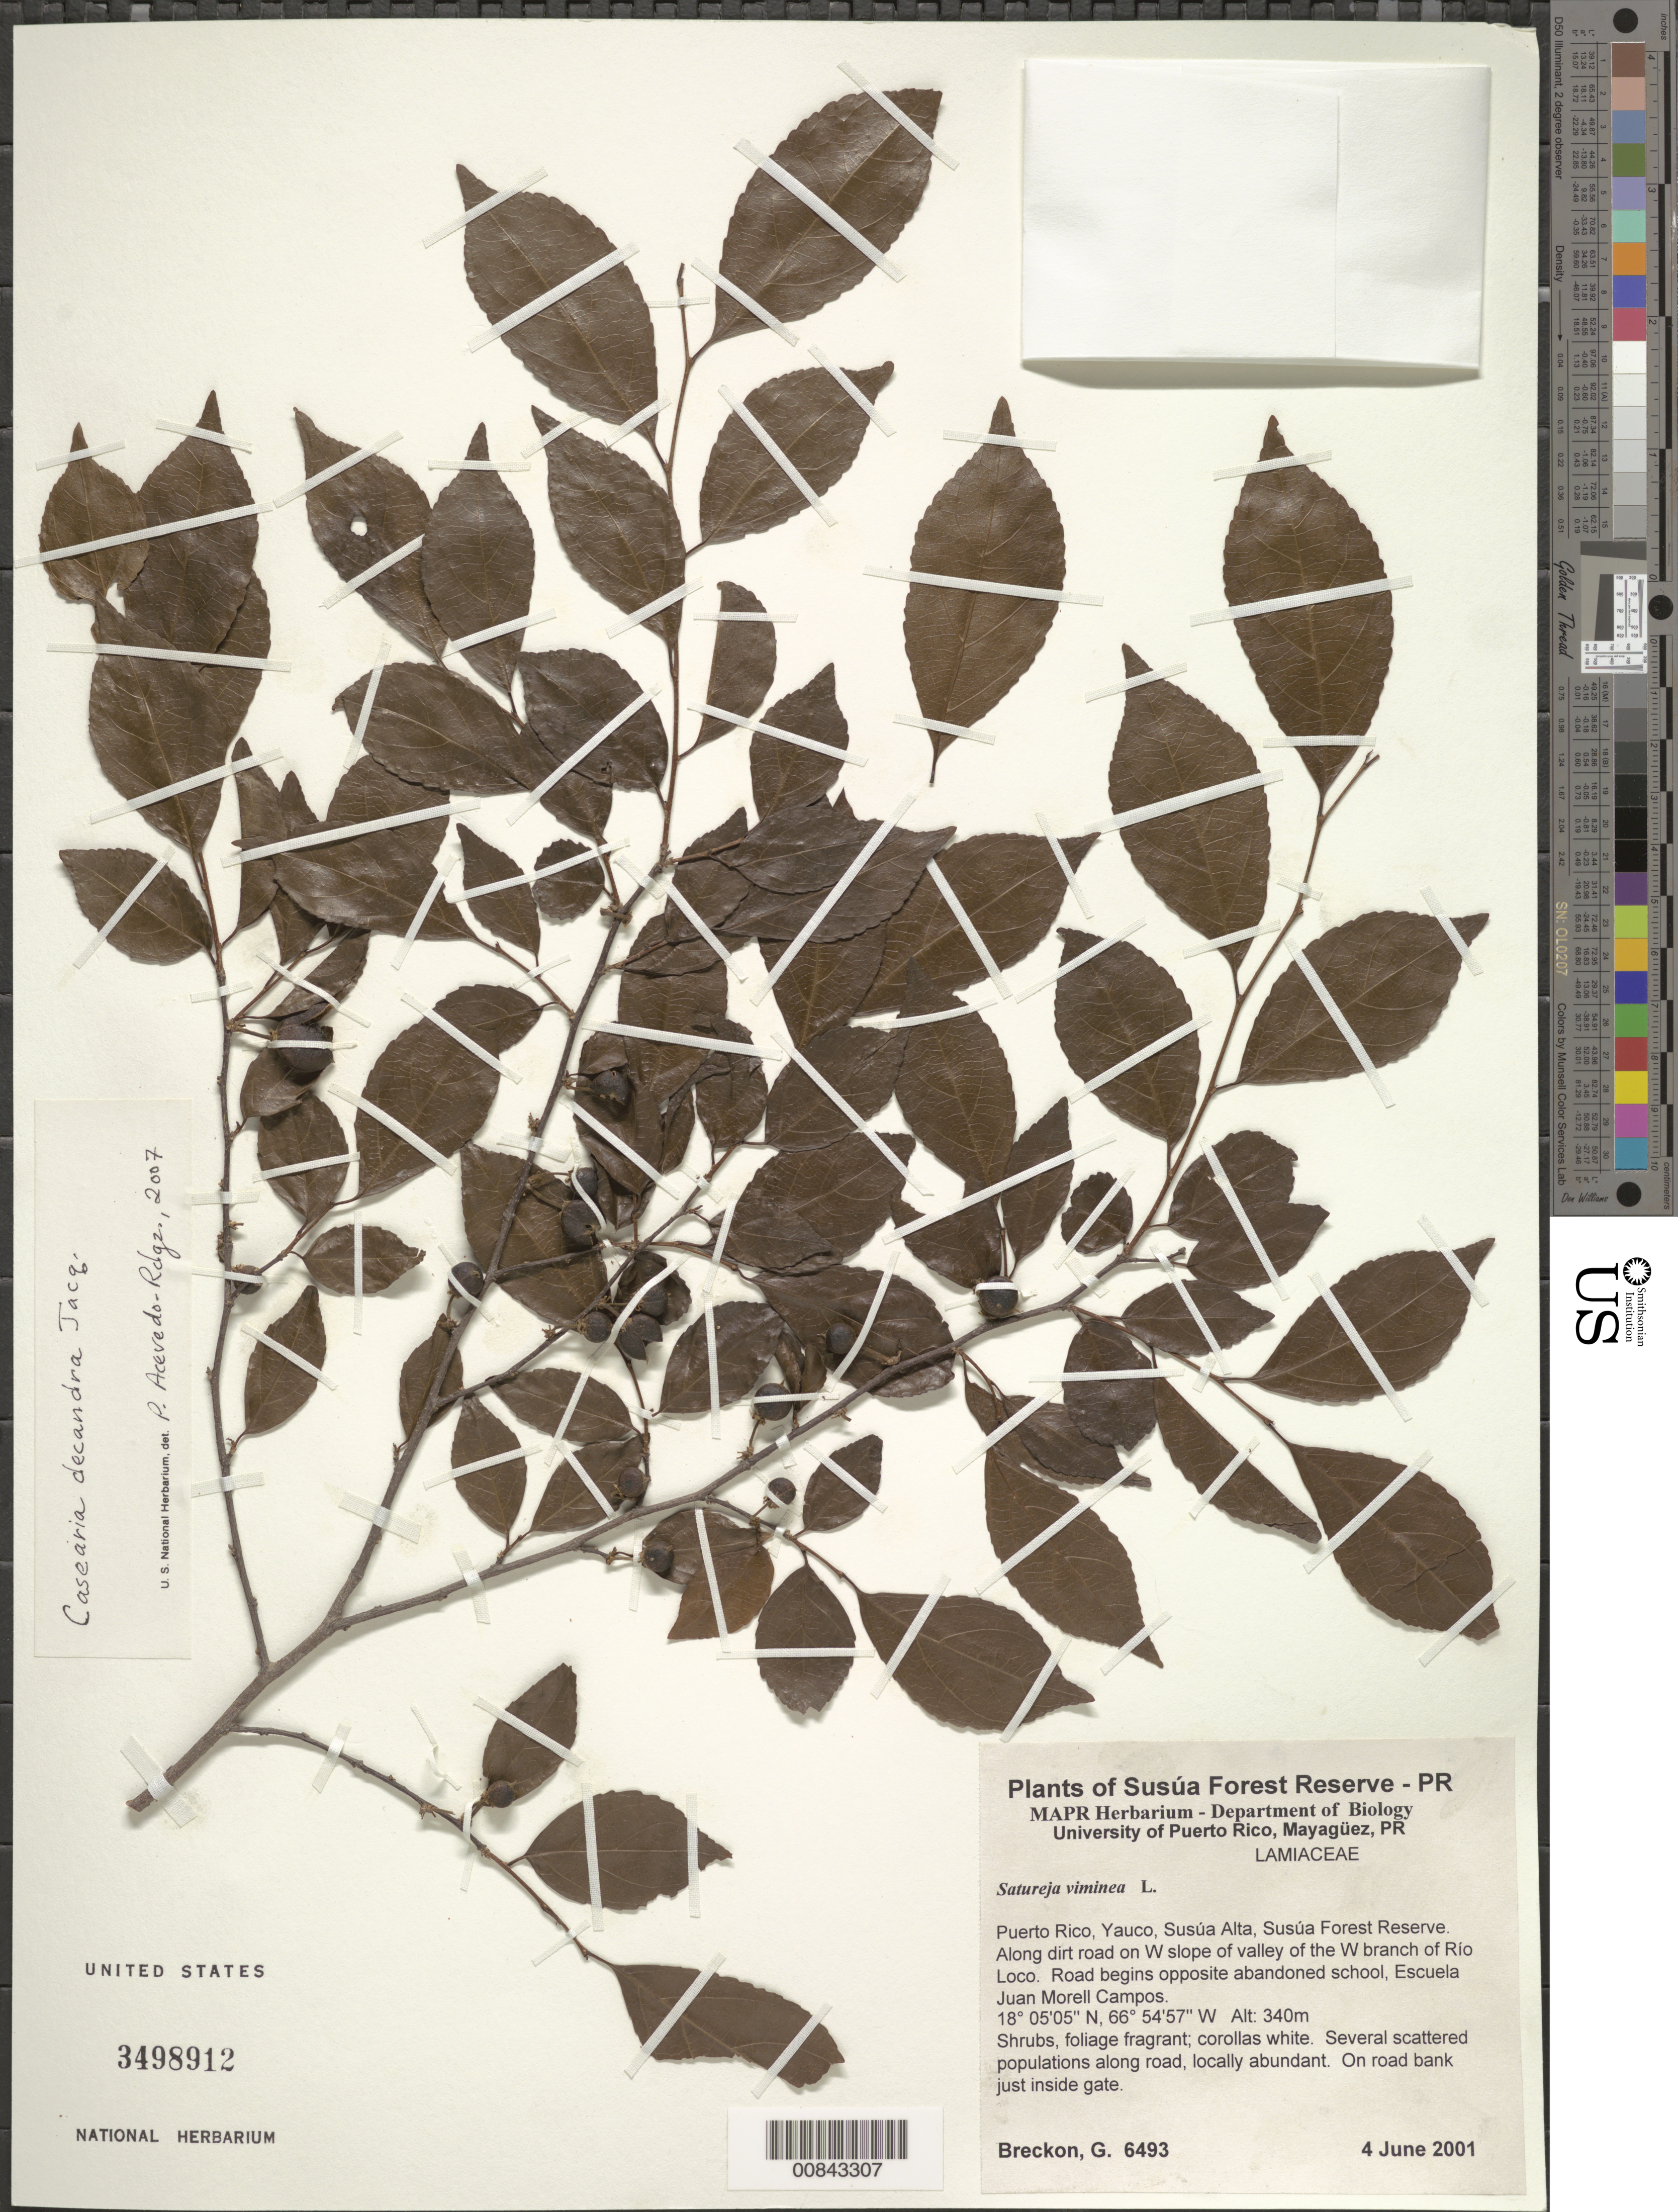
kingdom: Plantae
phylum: Tracheophyta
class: Magnoliopsida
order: Malpighiales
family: Salicaceae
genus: Casearia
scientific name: Casearia decandra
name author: Jacq.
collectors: G. Breckon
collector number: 6493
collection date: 2001-06-04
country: Puerto Rico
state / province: Yauco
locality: Susúa Forest Reserve - PR. Susúa Alta. Along dirt road on W slope of valley of the W branch of Río Loco. Road begins opposite abandoned school, Escuela Juan Morell Campos.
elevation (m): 340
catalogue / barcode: US 3498912